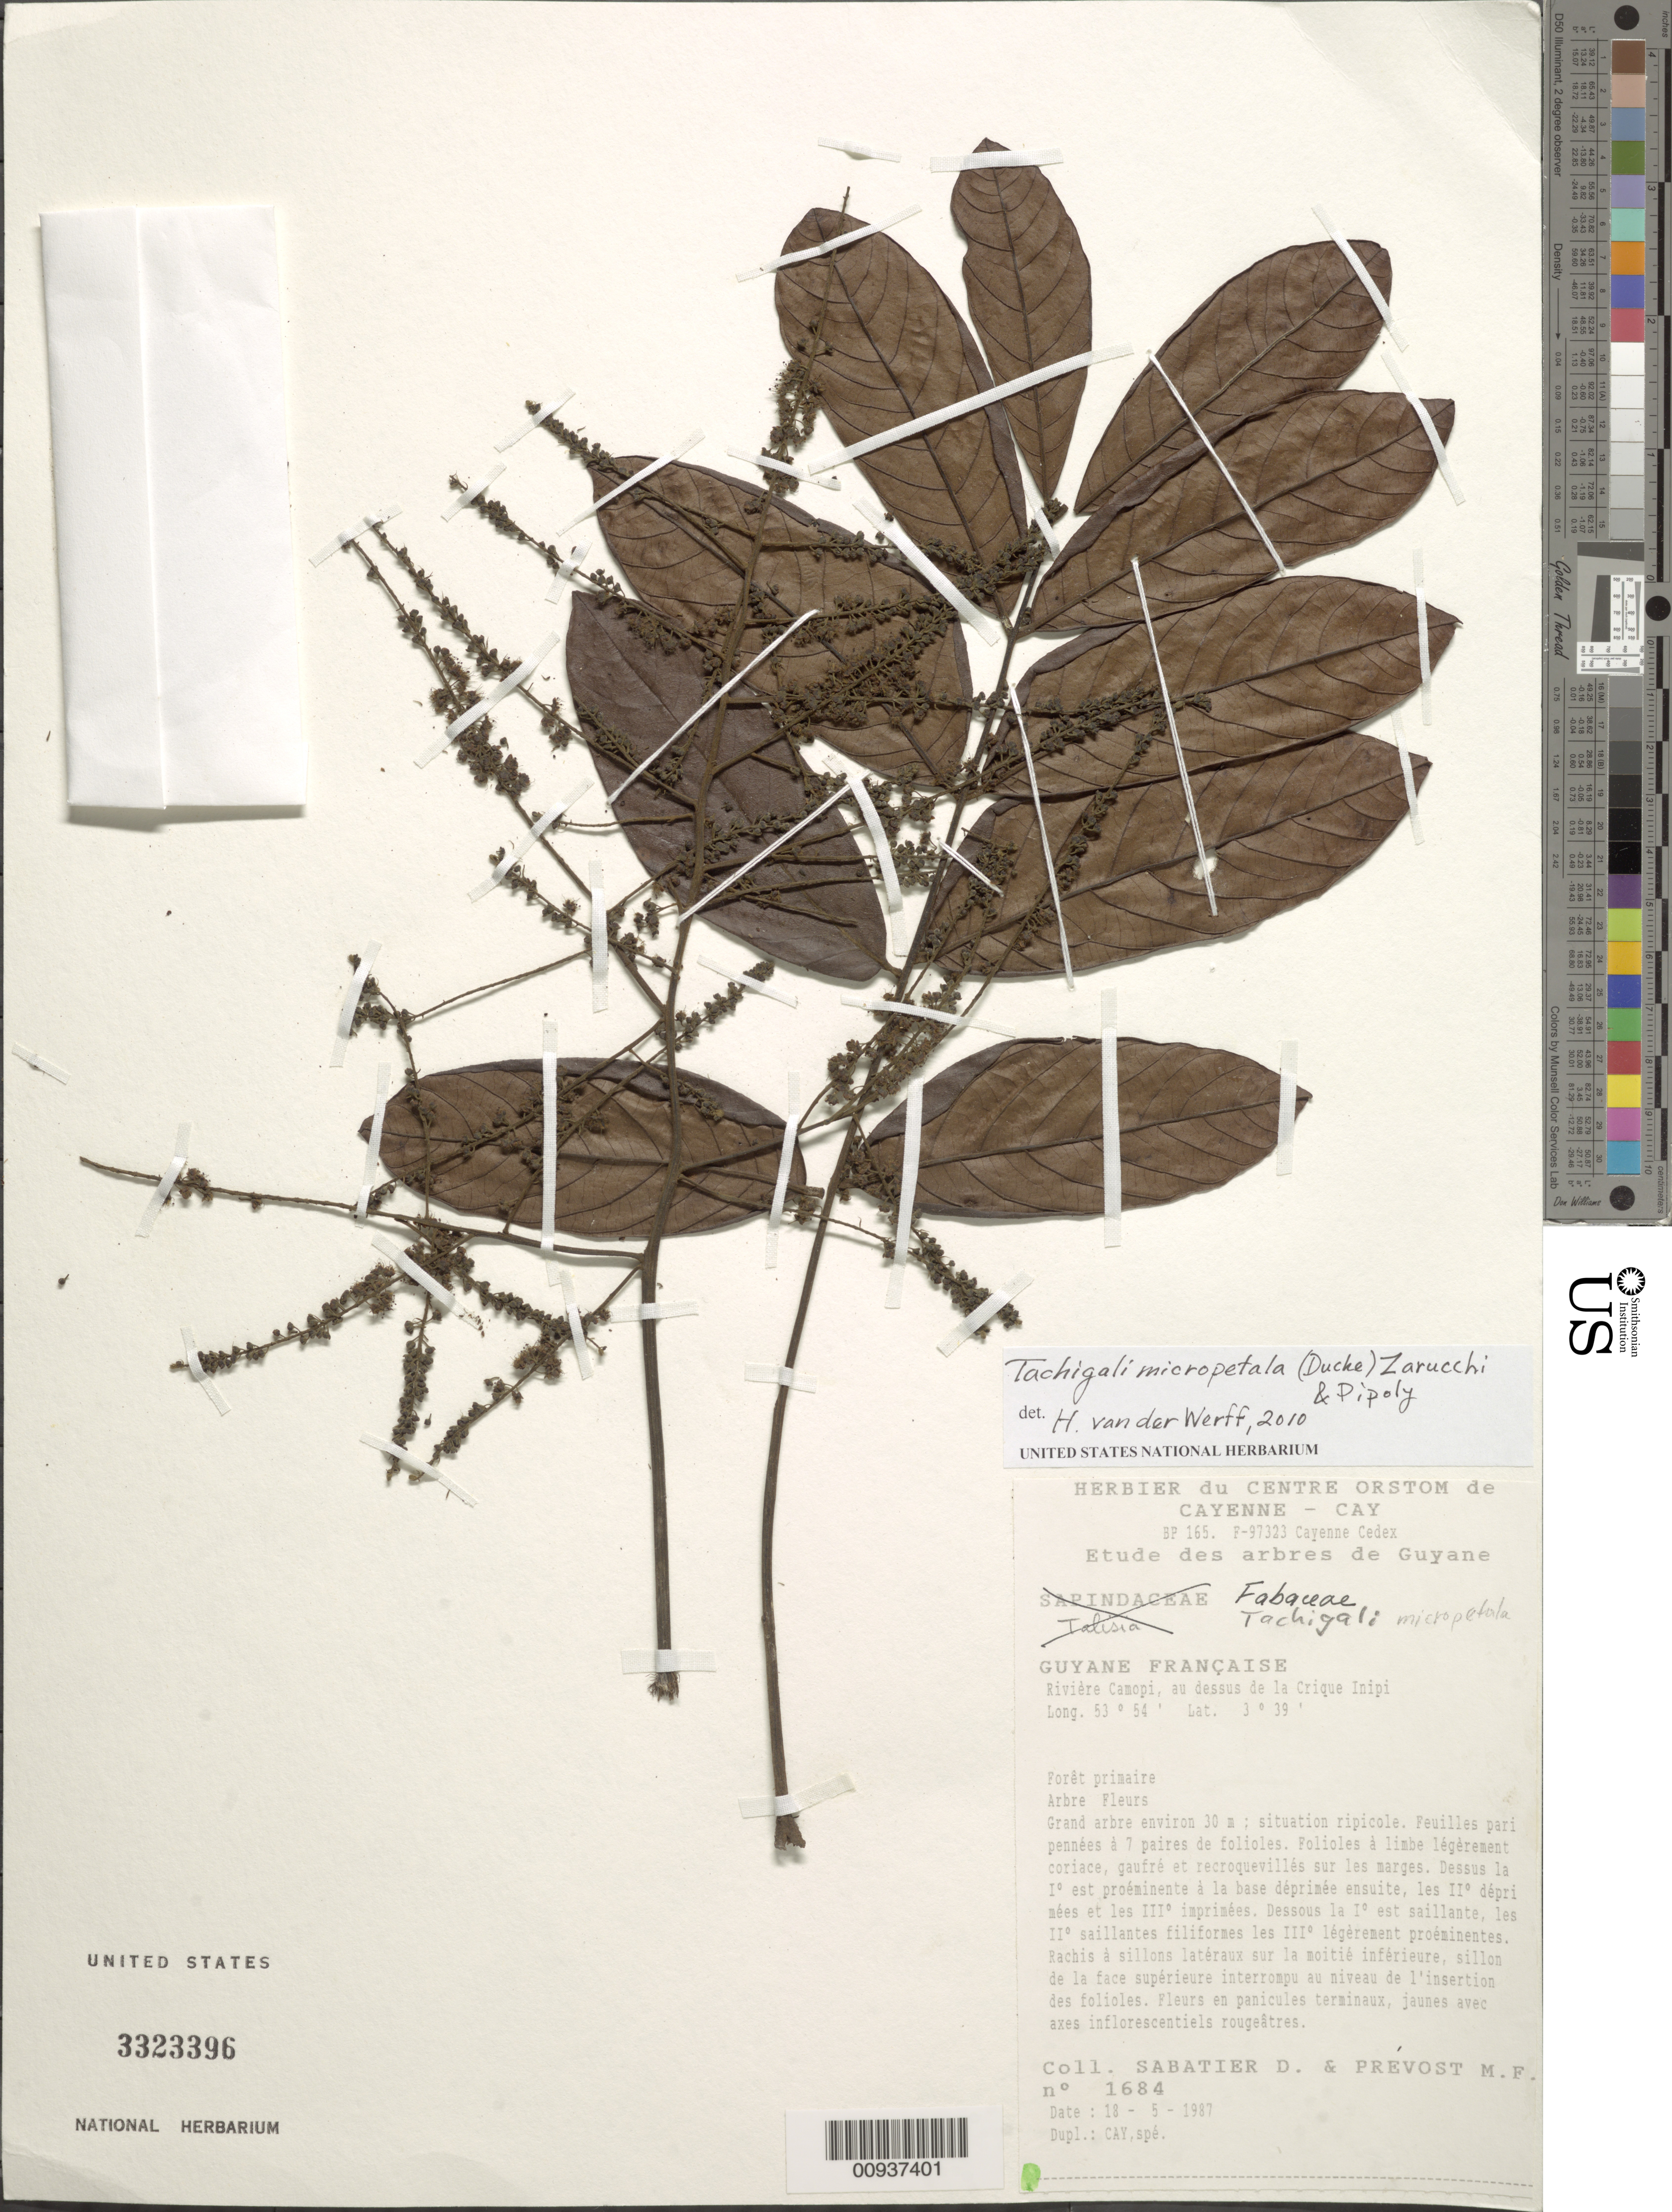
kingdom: Plantae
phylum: Tracheophyta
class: Magnoliopsida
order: Fabales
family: Fabaceae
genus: Tachigali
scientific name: Tachigali micropetala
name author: (Ducke) Zarucchi & Pipoly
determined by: van der Werff, H. H.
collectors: D. Sabatier & M.-F. Prévost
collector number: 1684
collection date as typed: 18-May-87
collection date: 1987-05-18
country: French Guiana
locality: Rivière Camopi, au dessus de la Crique Inipi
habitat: Primary forest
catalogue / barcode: US 3323396